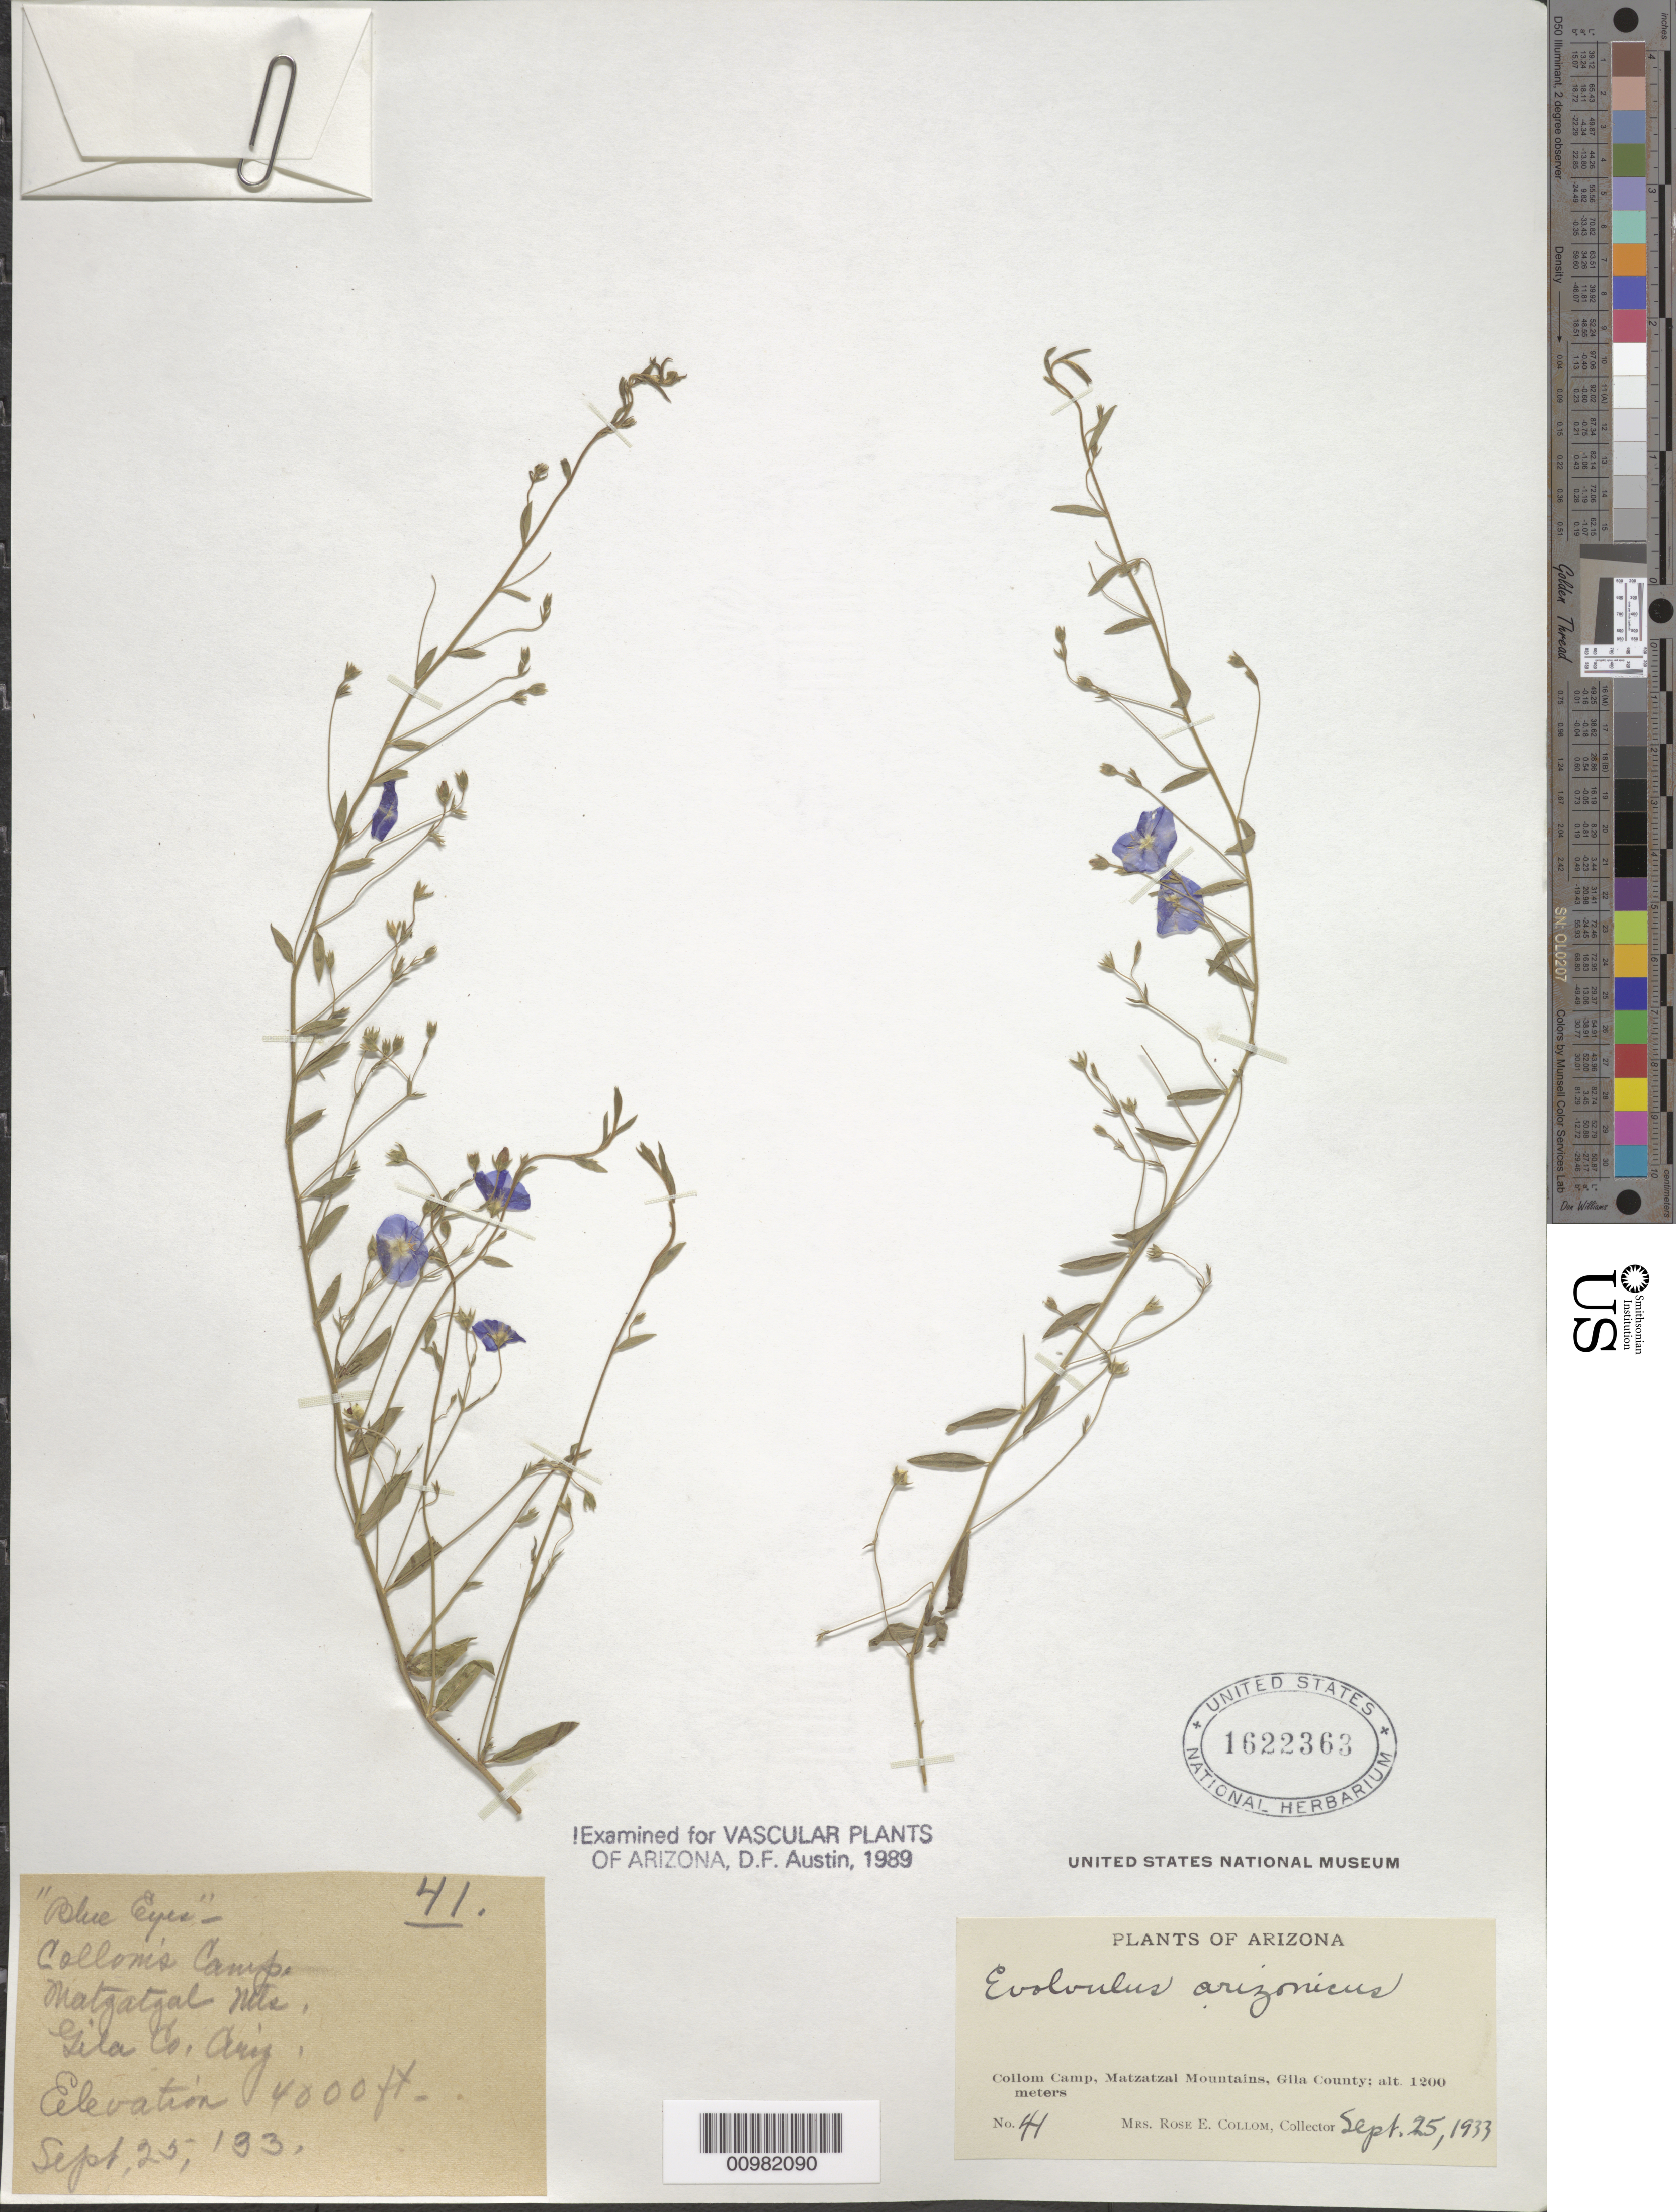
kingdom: Plantae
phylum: Tracheophyta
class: Magnoliopsida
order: Solanales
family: Convolvulaceae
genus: Evolvulus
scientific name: Evolvulus arizonicus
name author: A. Gray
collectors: R. E. Collom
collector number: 41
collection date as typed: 25 Sep 1933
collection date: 1933-09-25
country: United States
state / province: Arizona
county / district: Gila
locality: Matzatzal Mts.; Collom Camp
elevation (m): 1200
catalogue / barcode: US 1622363